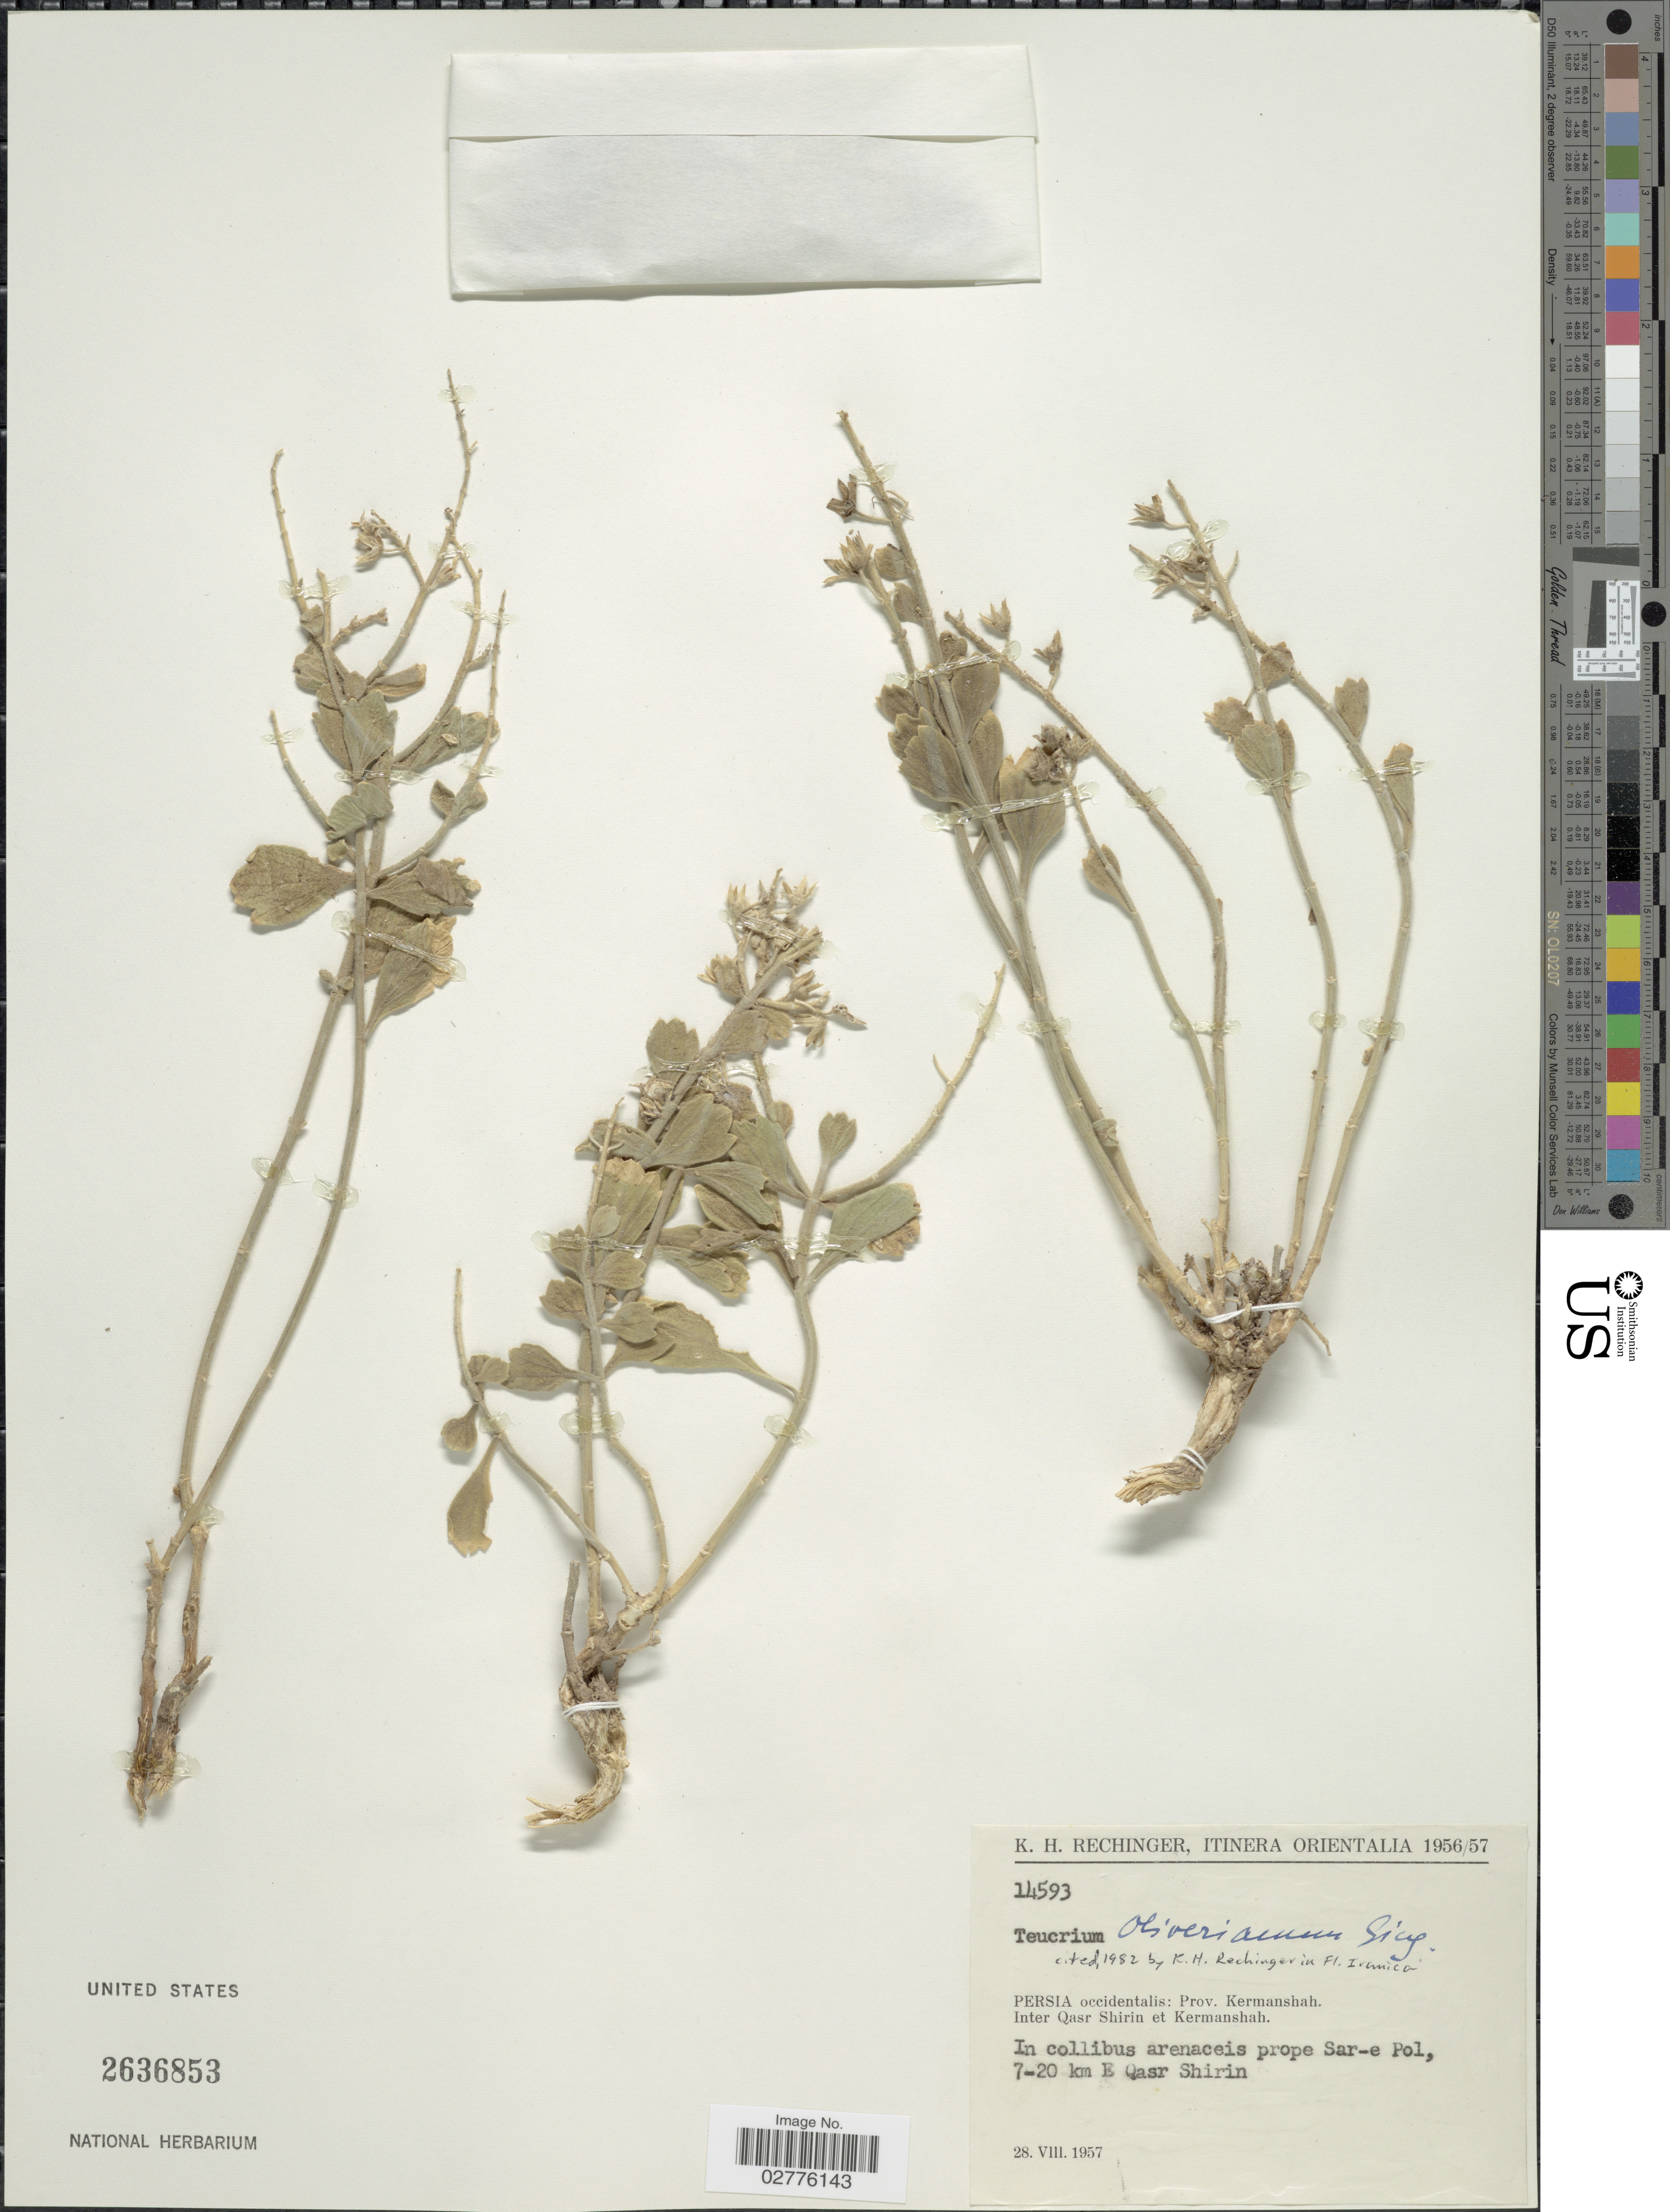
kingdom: Plantae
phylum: Tracheophyta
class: Magnoliopsida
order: Lamiales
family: Lamiaceae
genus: Teucrium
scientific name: Teucrium oliverianum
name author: Ging. ex Benth.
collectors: K. H. Rechinger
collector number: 14593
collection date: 1957-08-28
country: Iran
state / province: Kermanshah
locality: Orientalia, Persia occidentalis. Inter Qasr Shirin et Kermanshah. In collibus arenaceis prope Sar-e Pol, 7-20 km E Qasr Shirin.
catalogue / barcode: US 2636853